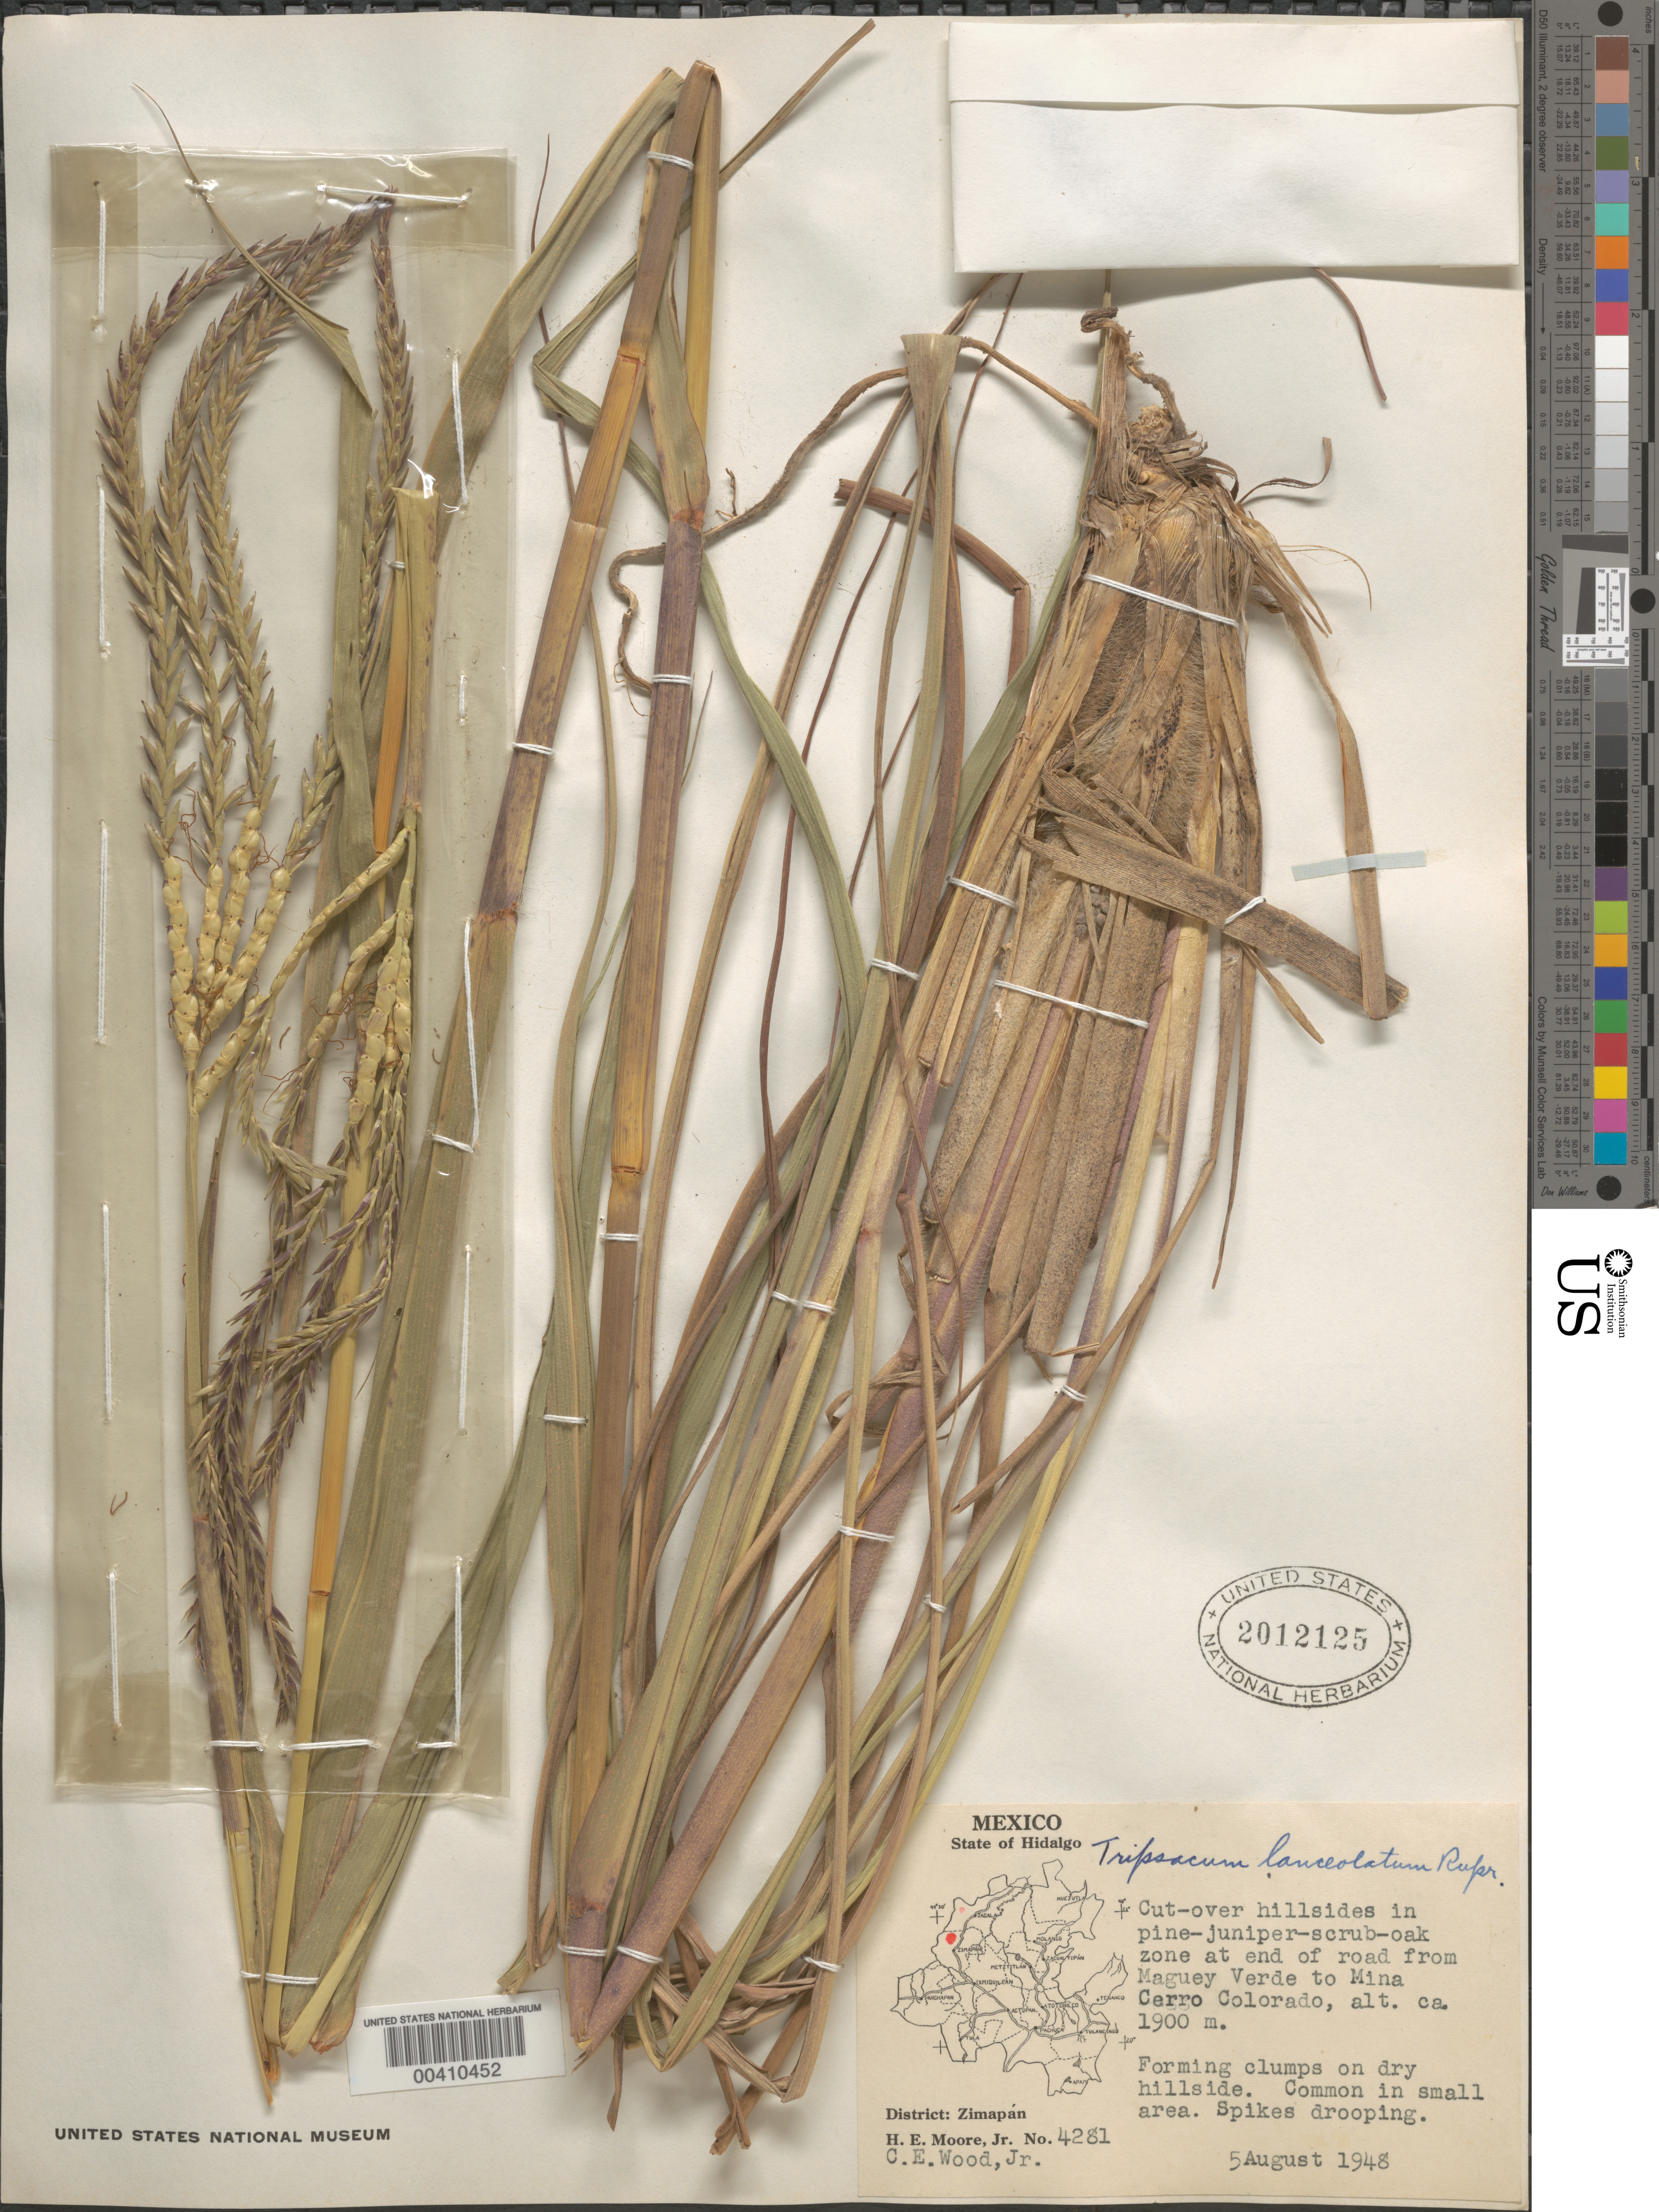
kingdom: Plantae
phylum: Tracheophyta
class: Liliopsida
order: Poales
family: Poaceae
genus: Tripsacum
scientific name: Tripsacum lanceolatum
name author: Rupr. ex E. Fourn.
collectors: H. E. Moore & C. Wood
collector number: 4281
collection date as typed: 5 Aug 1948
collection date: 1948-08-05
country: Mexico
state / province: Hidalgo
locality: Road from Maguey Verde to Mina Cerro Colorado, Zimapán Dist.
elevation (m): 1900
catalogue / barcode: US 2012125